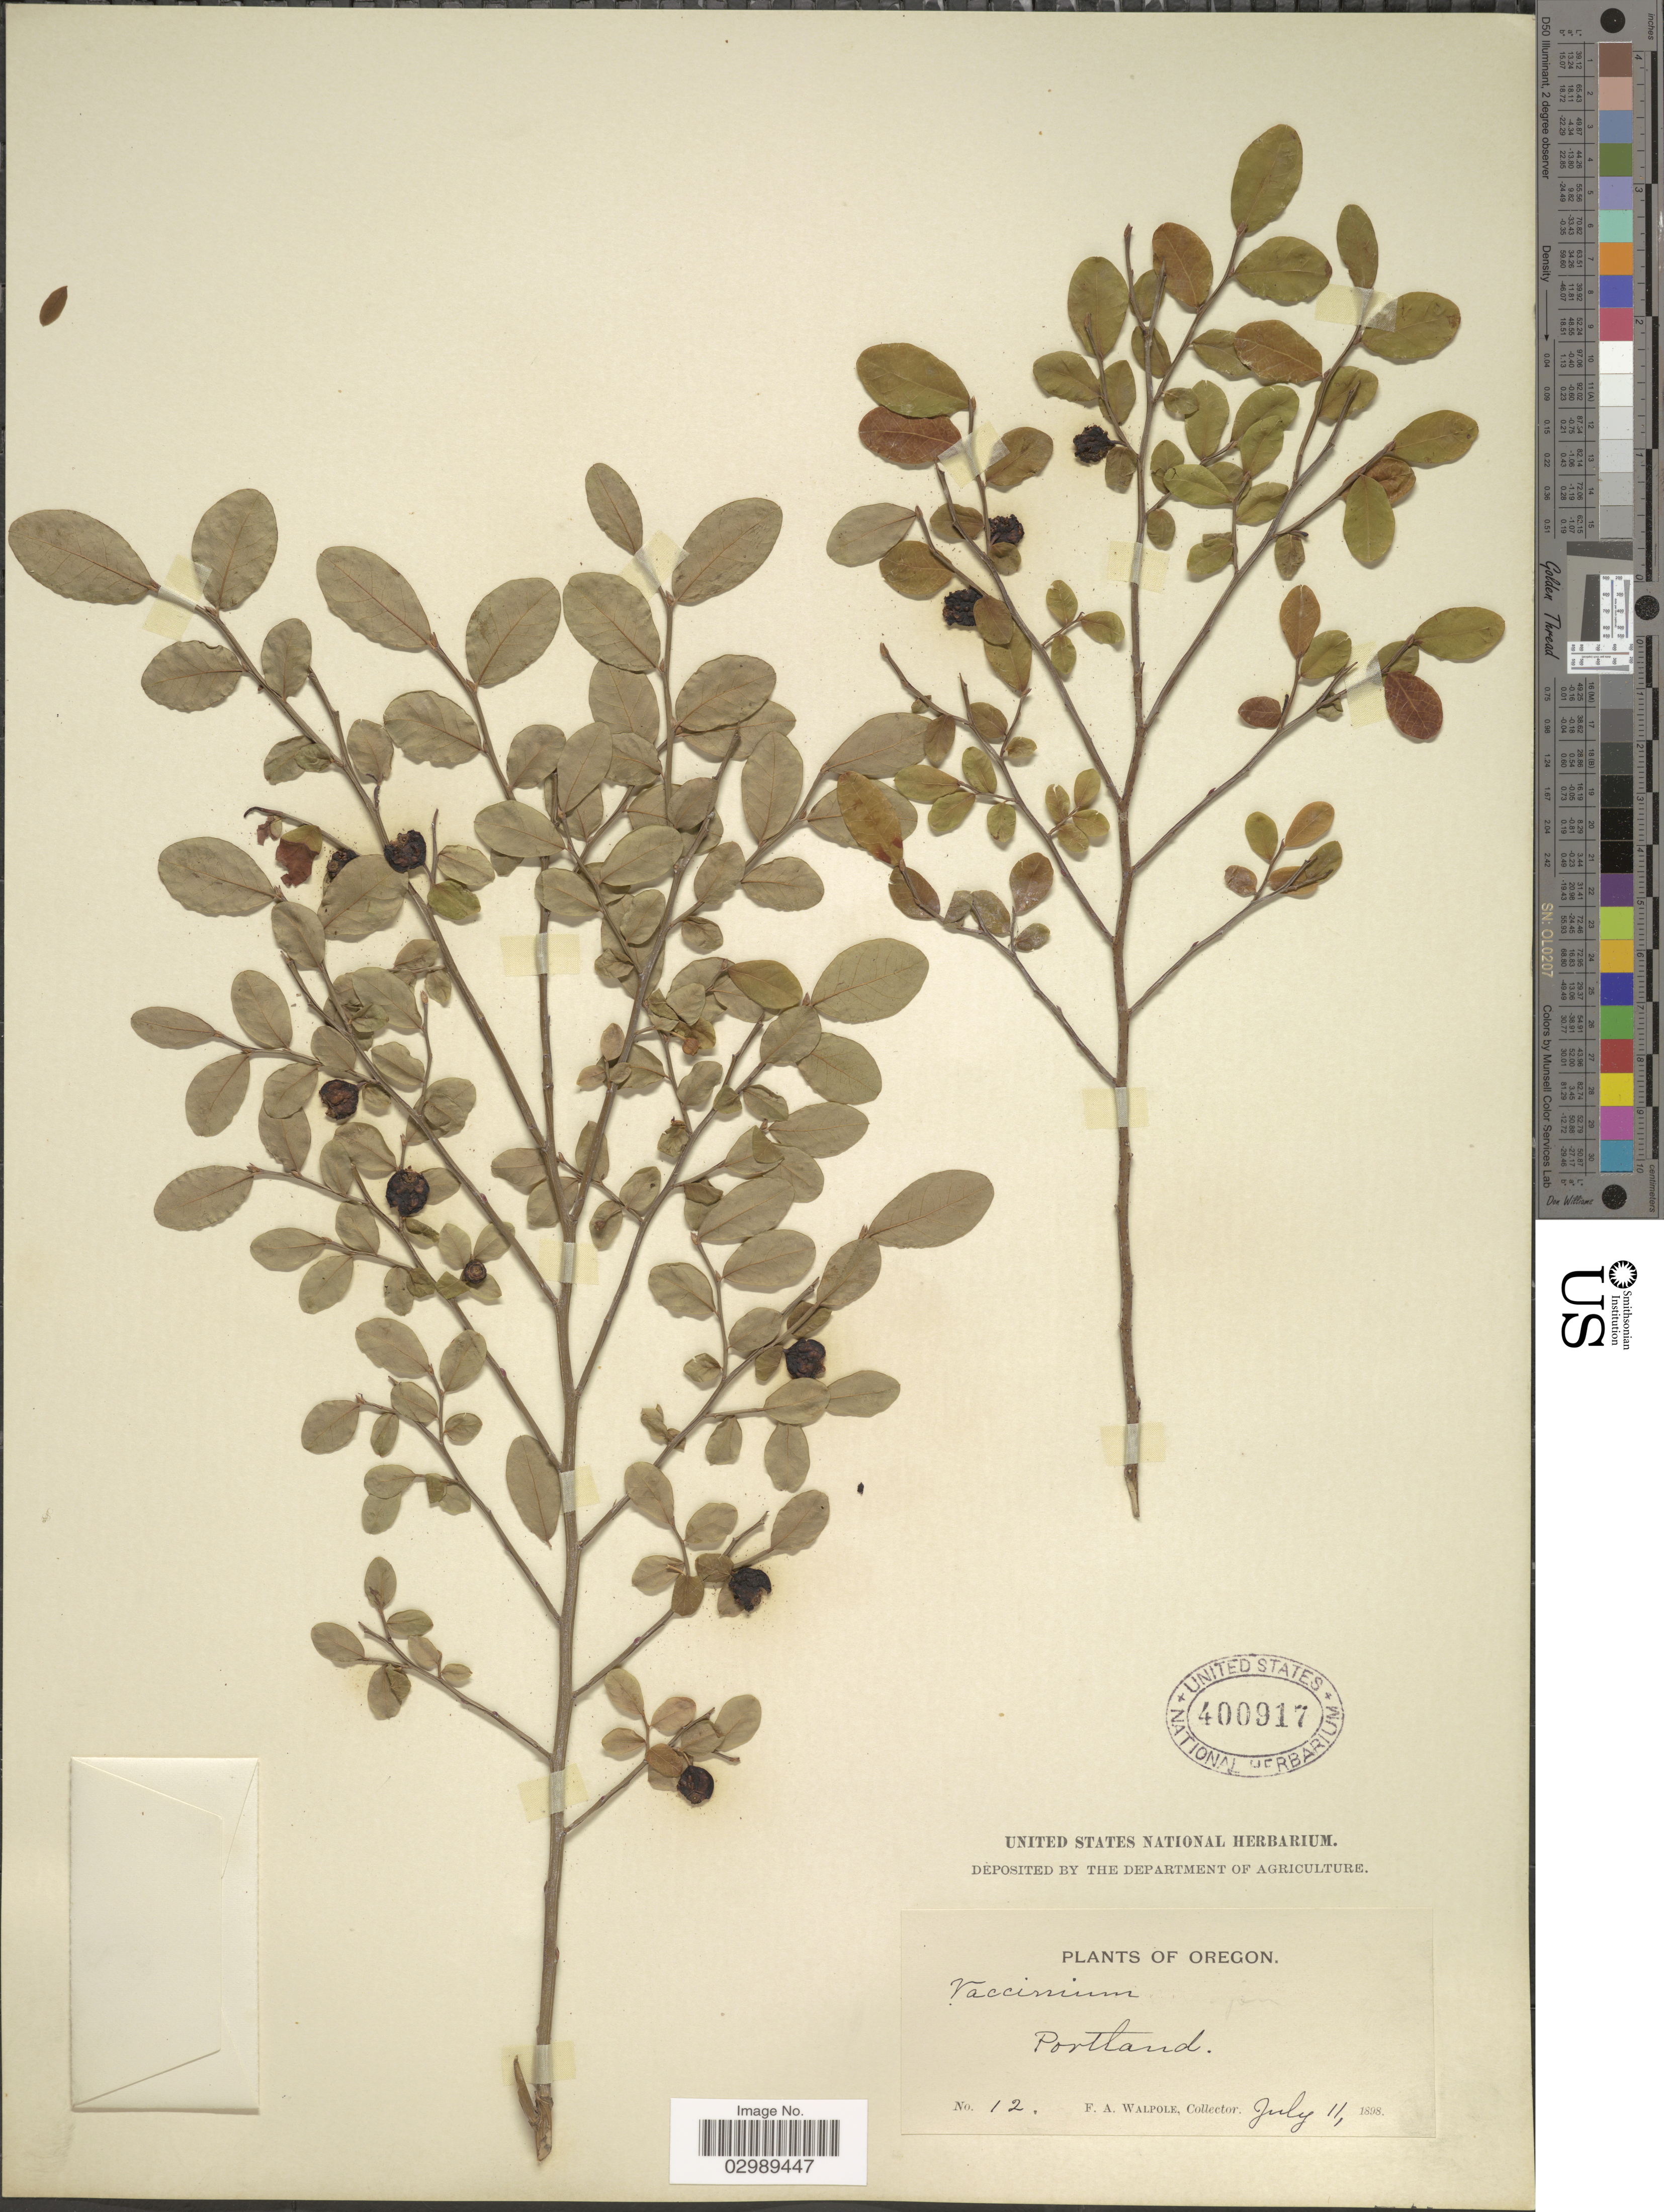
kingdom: Plantae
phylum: Tracheophyta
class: Magnoliopsida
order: Ericales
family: Ericaceae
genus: Vaccinium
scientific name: Vaccinium parvifolium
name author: Small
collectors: F. Walpole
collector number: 12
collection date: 1898-07-11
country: United States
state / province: Oregon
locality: Portland.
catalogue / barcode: US 400917